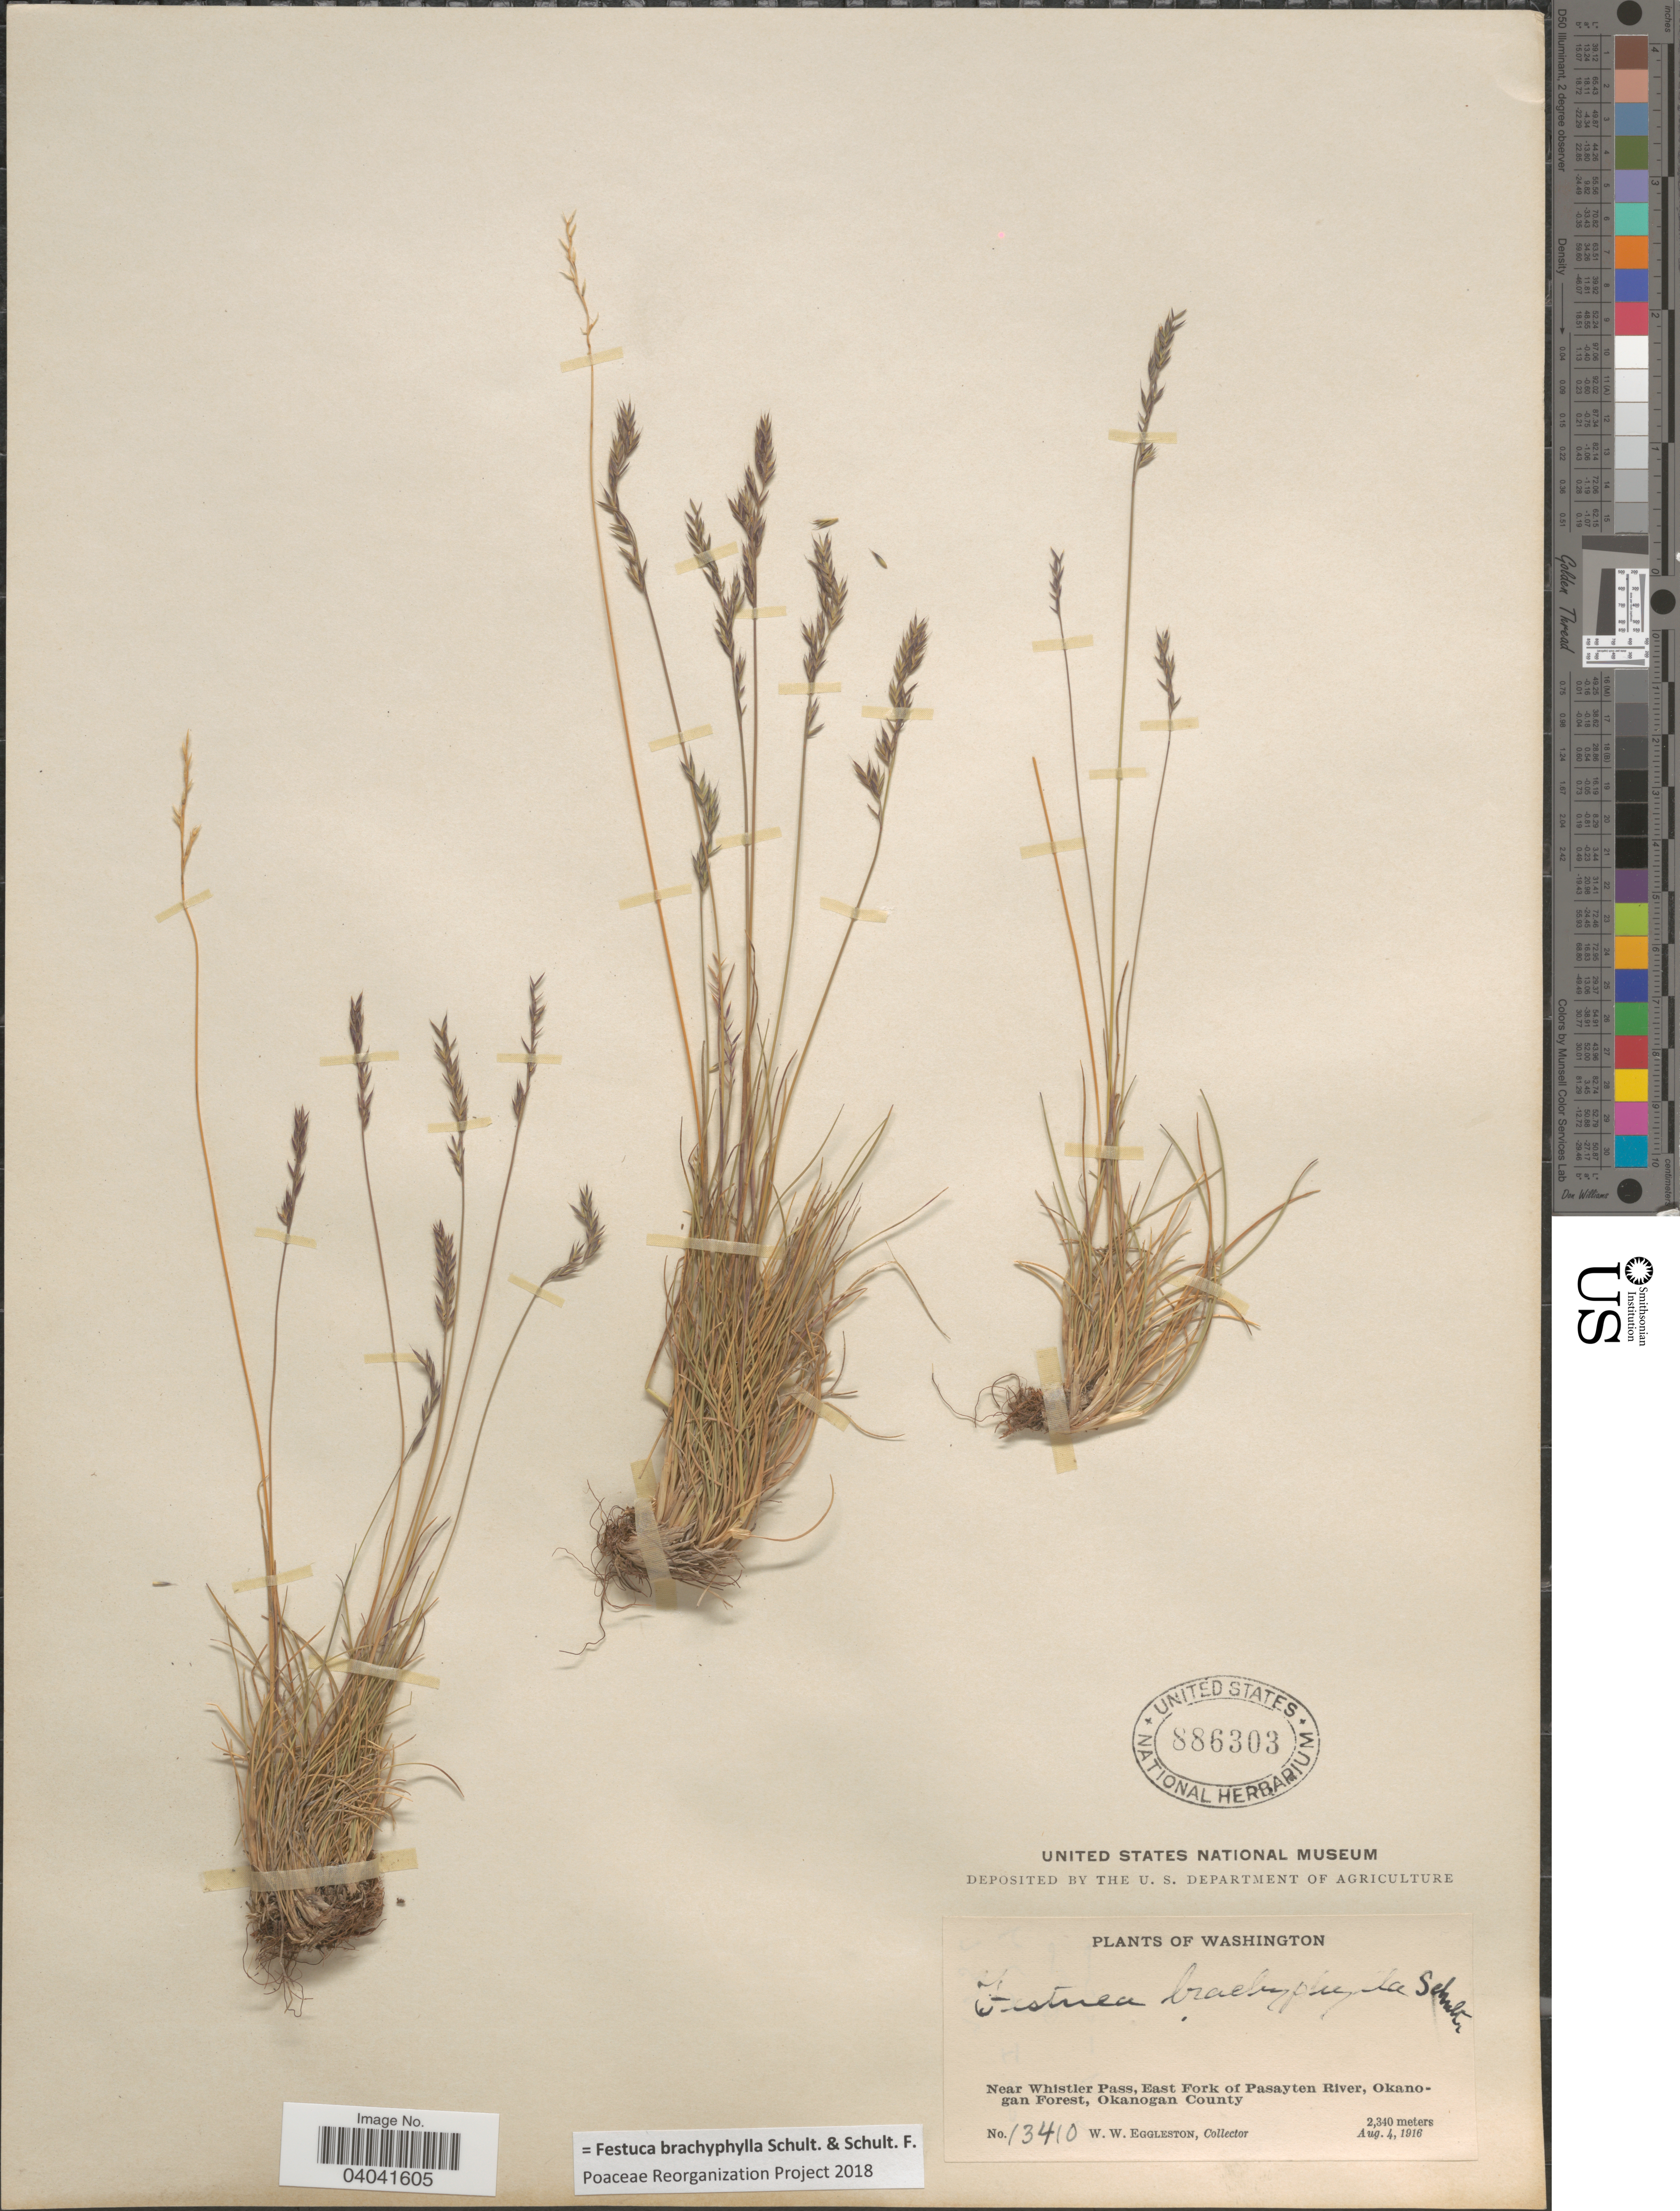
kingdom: Plantae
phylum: Tracheophyta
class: Liliopsida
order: Poales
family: Poaceae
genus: Festuca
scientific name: Festuca brachyphylla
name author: Schult. & Schult. f.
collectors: W. W. Eggleston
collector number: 13410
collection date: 1916-08-04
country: United States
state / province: Washington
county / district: Okanogan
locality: Near Whistler Pass, East Fork of Pasayten River, Okanogan Forest, Okanogan County.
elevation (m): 2340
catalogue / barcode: US 886303